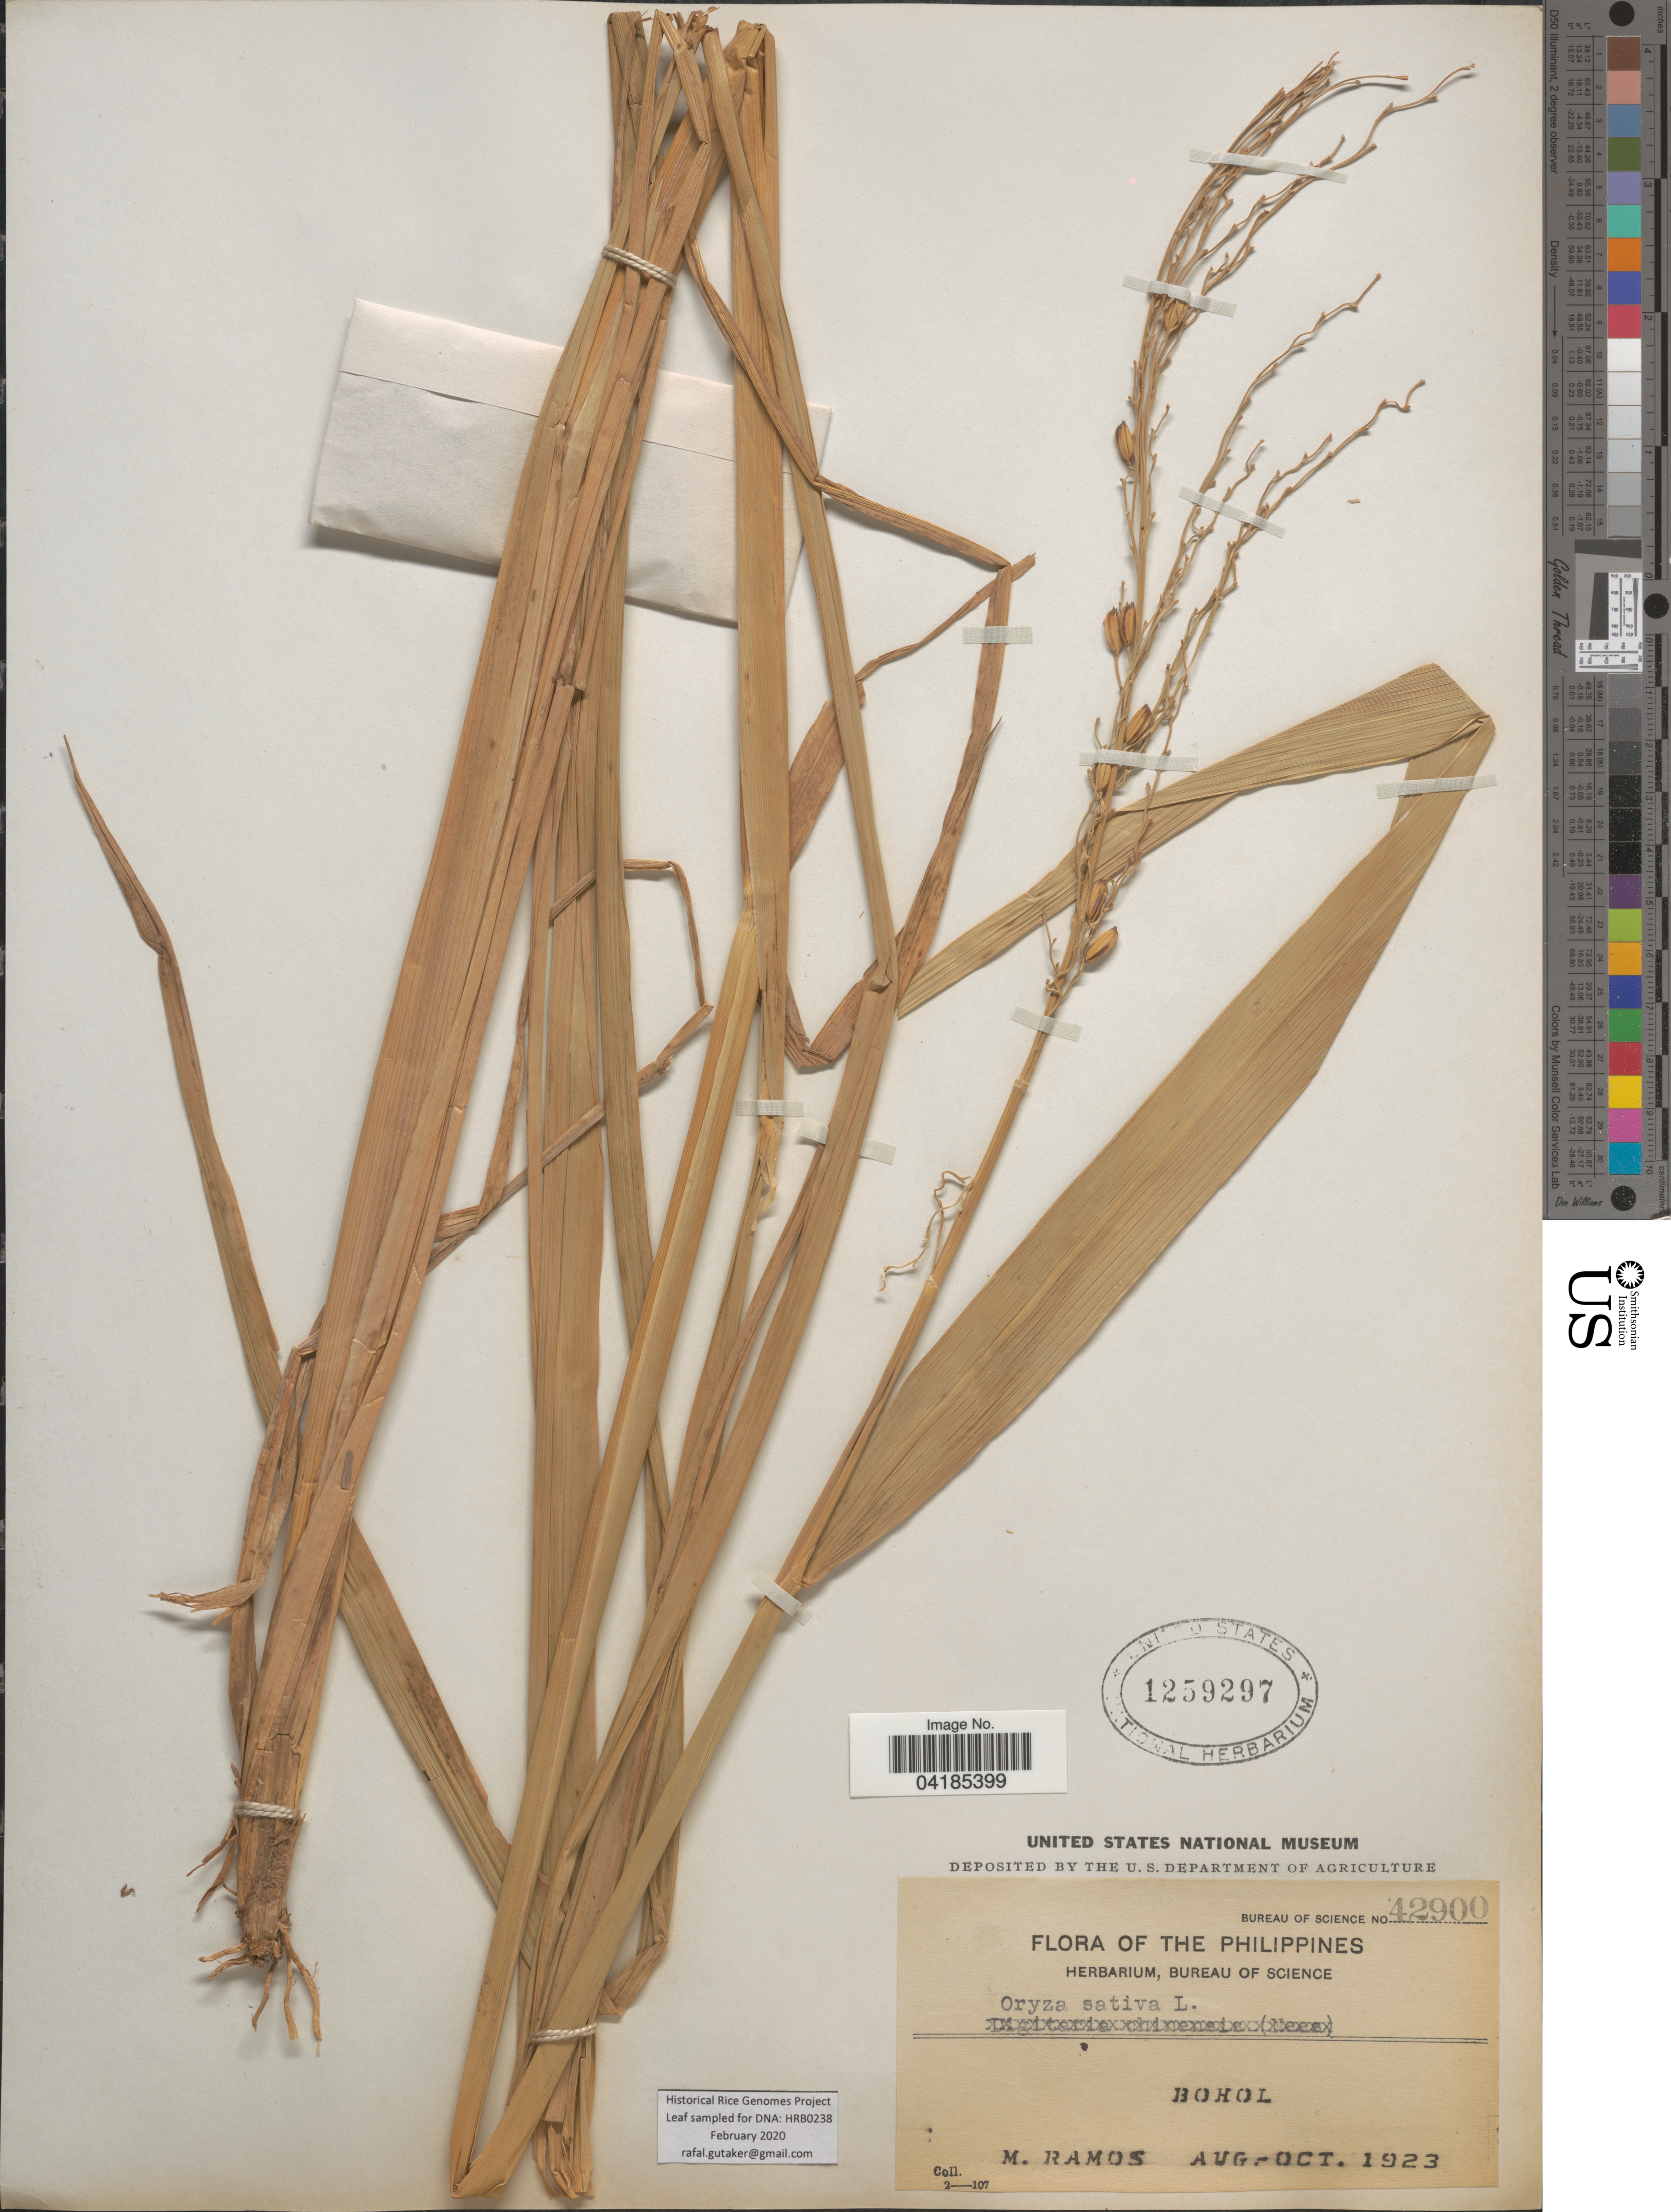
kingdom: Plantae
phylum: Tracheophyta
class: Liliopsida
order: Poales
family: Poaceae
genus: Oryza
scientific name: Oryza sativa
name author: L.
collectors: M. Ramos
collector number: Bureau of Science 42900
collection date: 1923-08/1923-10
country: Philippines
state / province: Central Visayas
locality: Bohol.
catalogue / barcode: US 1259297